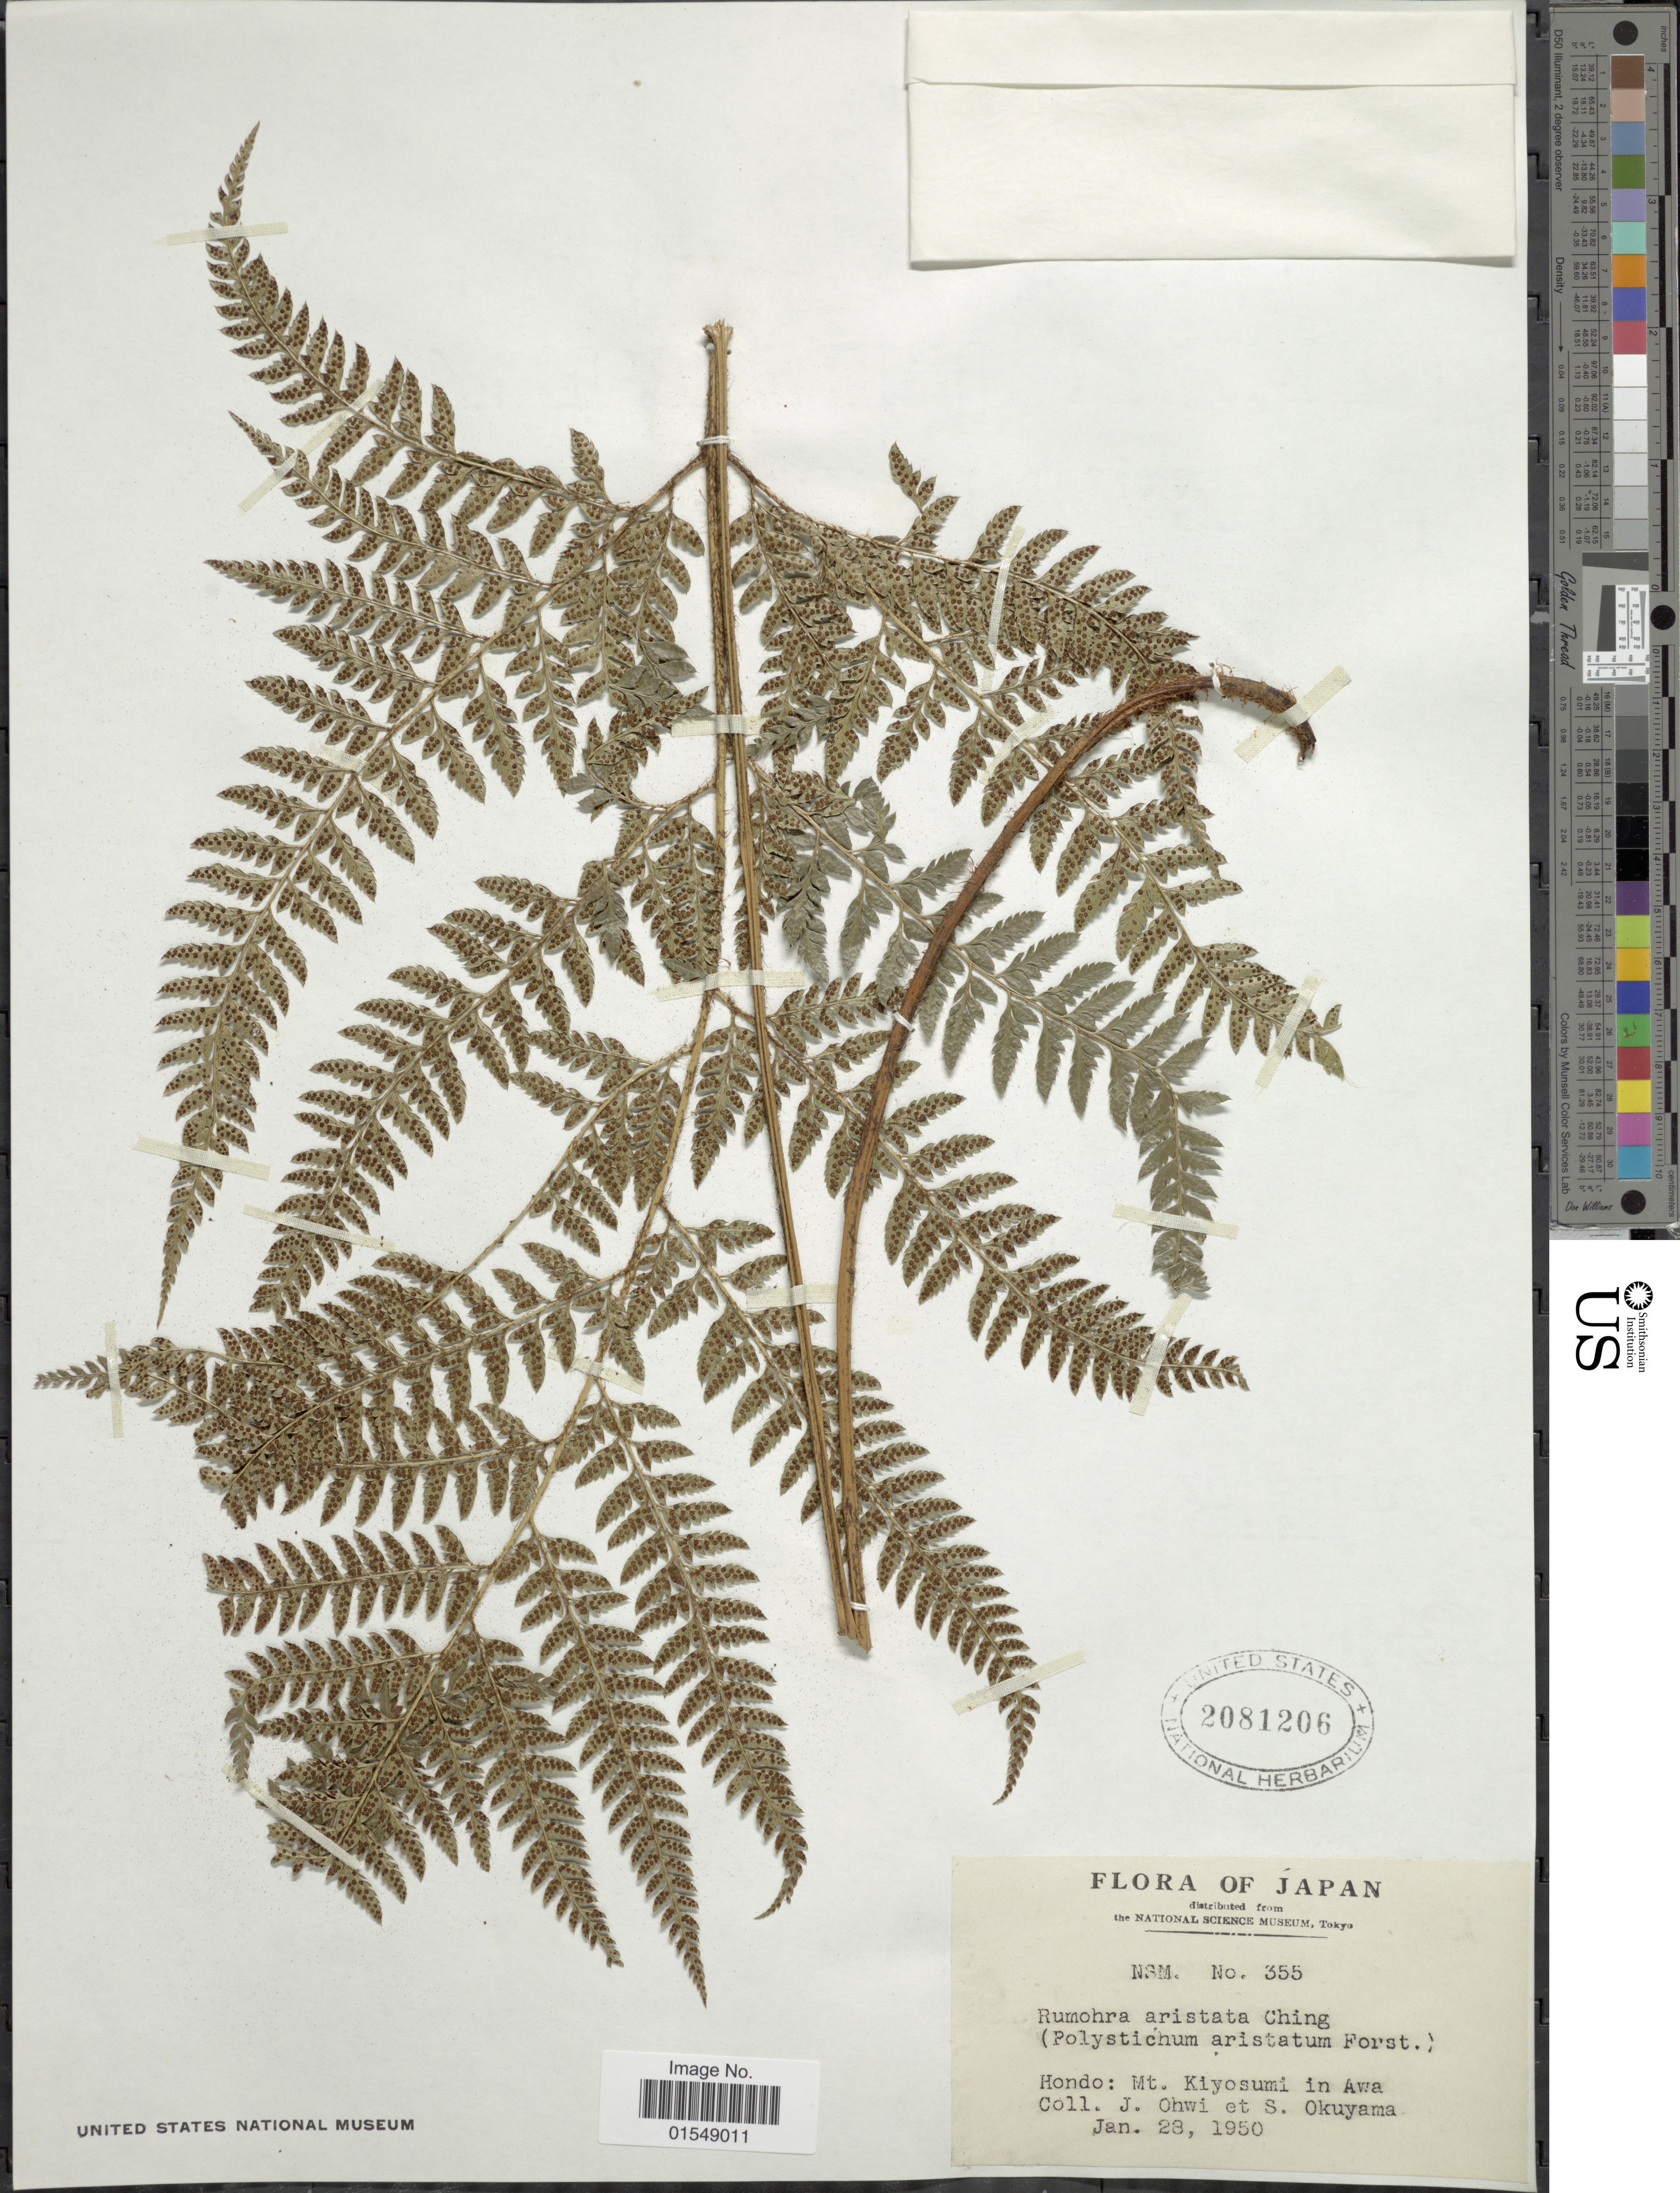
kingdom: Plantae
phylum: Tracheophyta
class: Polypodiopsida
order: Polypodiales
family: Dryopteridaceae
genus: Arachniodes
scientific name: Arachniodes aristata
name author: (G. Forst.) Tindale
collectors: J. Ohwi & S. Okuyama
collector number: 355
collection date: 1950-01-28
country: Japan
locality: Hondo: Mt. Kiyosumi in Awa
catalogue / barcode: US 2081206